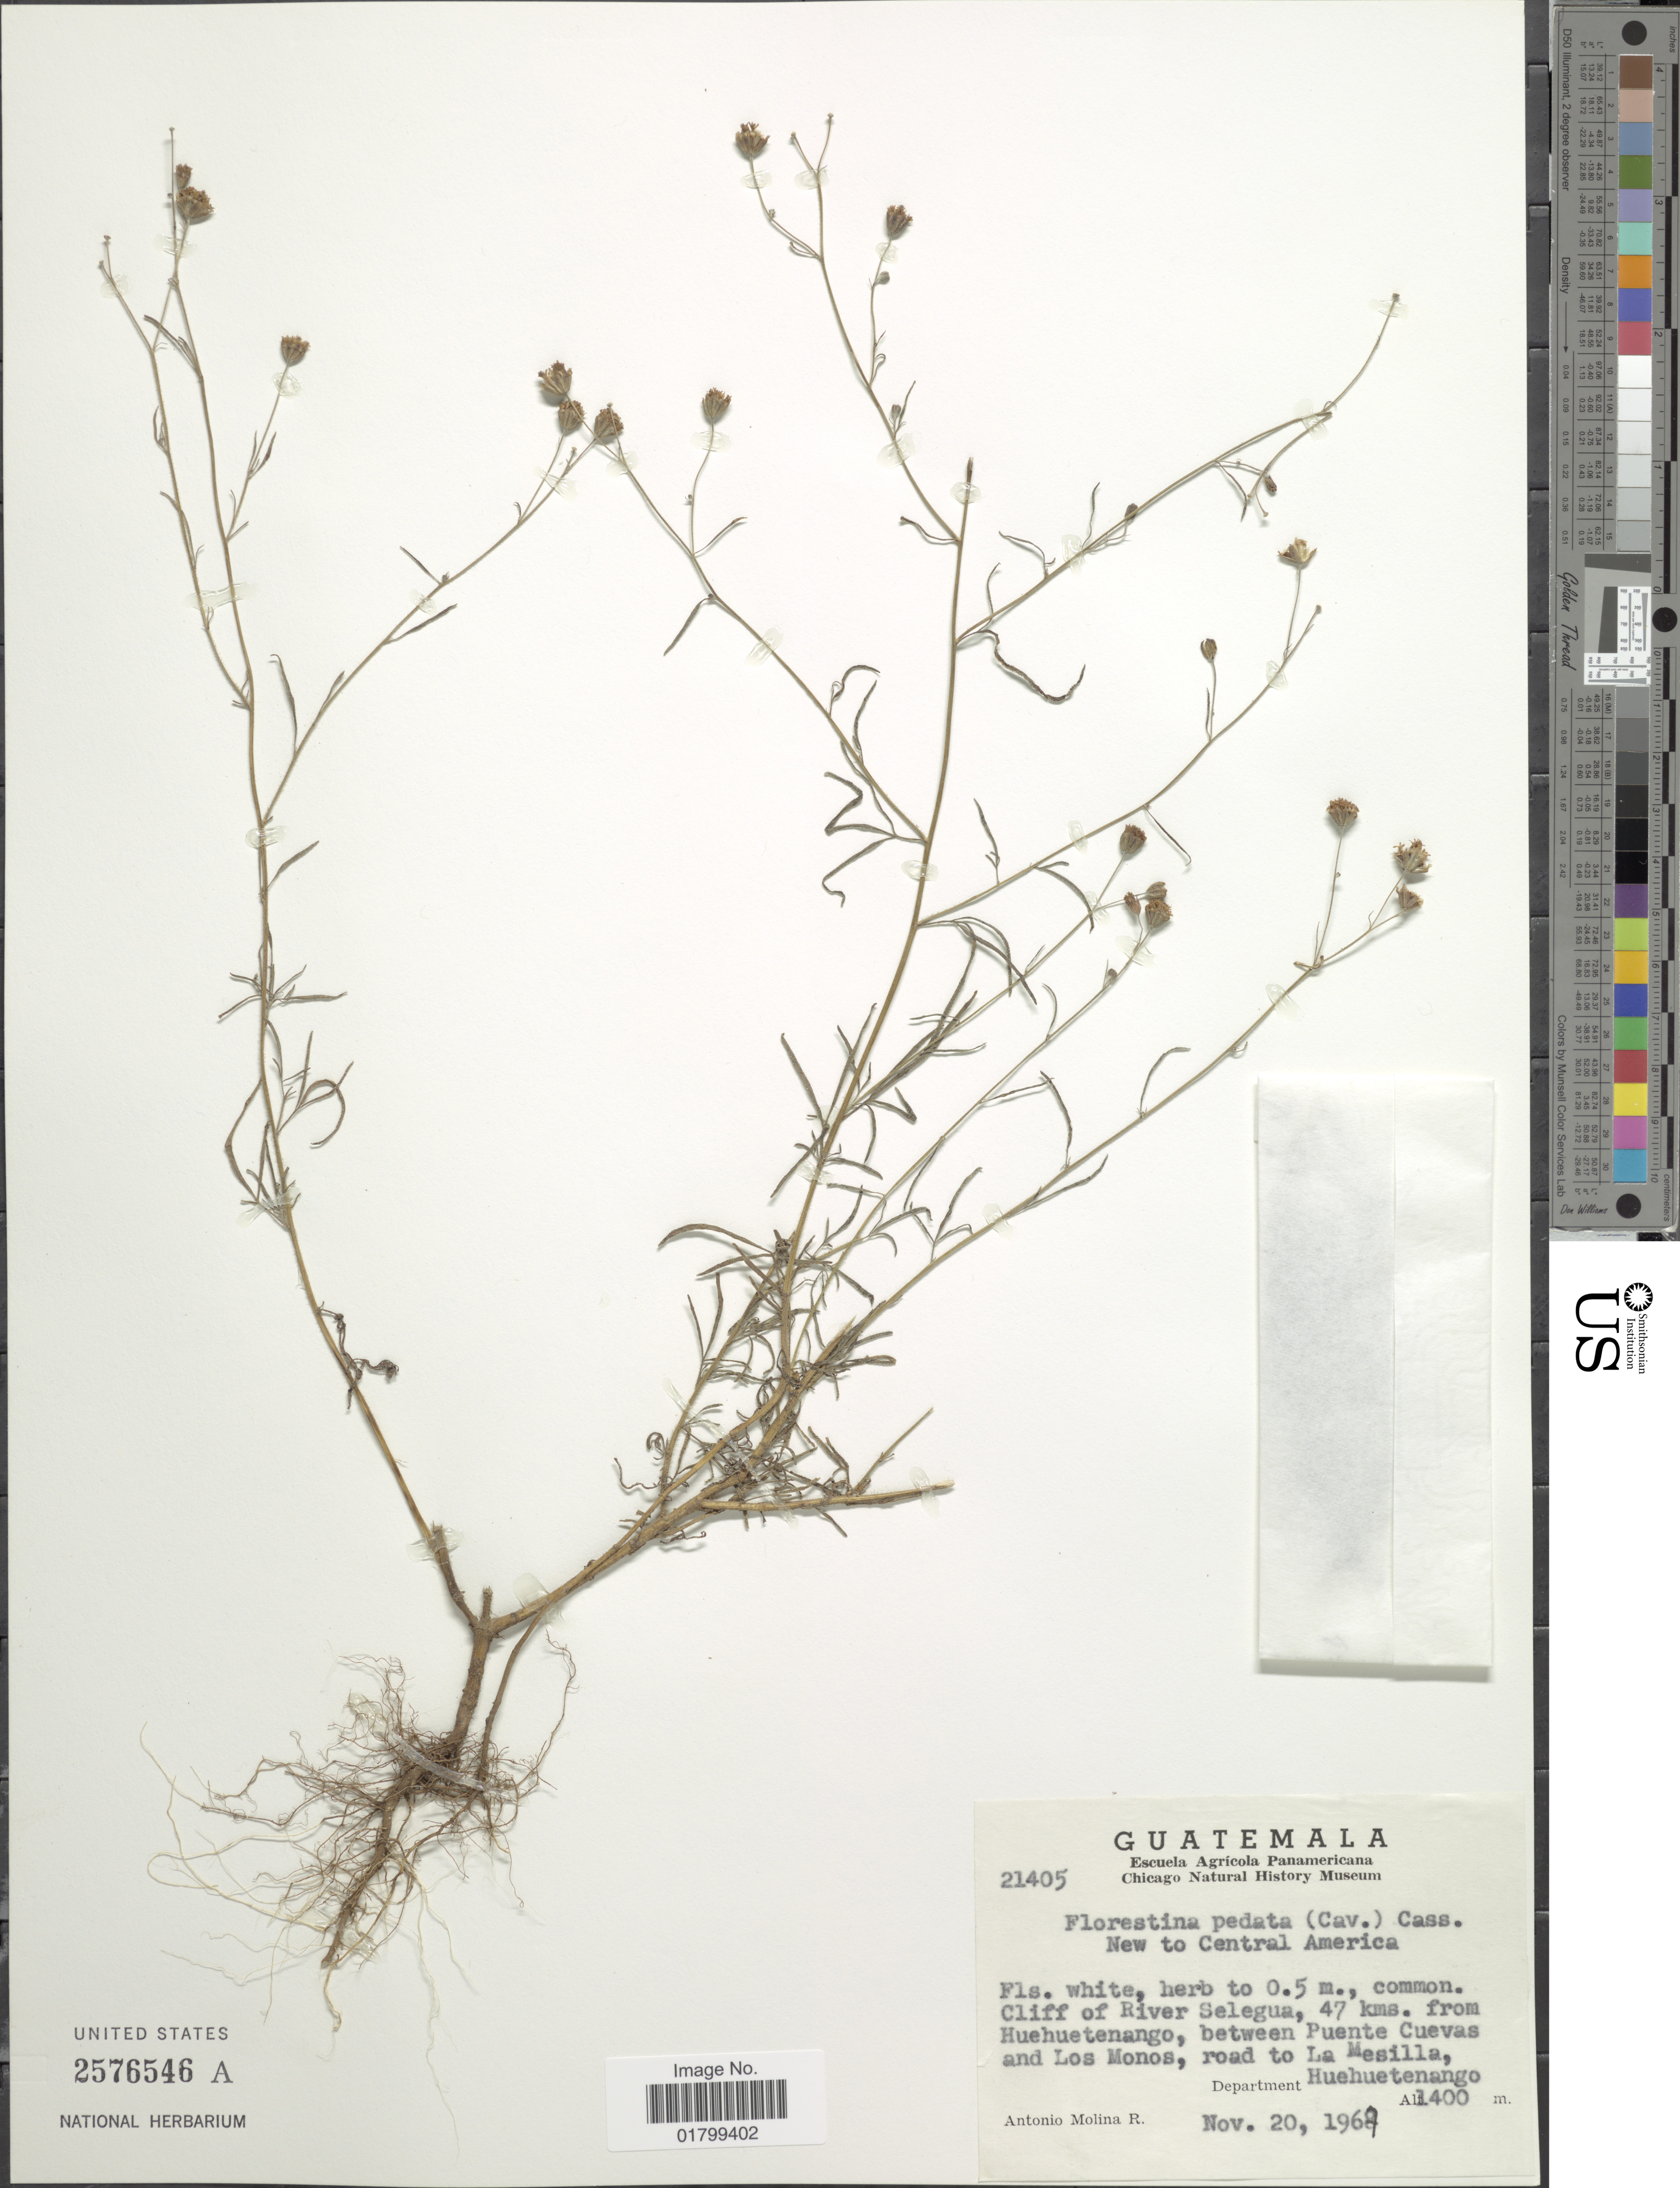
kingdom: Plantae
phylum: Tracheophyta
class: Magnoliopsida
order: Asterales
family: Asteraceae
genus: Florestina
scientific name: Florestina pedata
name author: (Cav.) Cass.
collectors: A. Molina R.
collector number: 21405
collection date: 1968-11-20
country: Guatemala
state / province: Huehuetenango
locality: Cliff of River Selegua, 47 kms. from Huehuetenango, between Puente Cuevas and Los Monos, road to La Mesilla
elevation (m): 1400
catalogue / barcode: US 2576546A